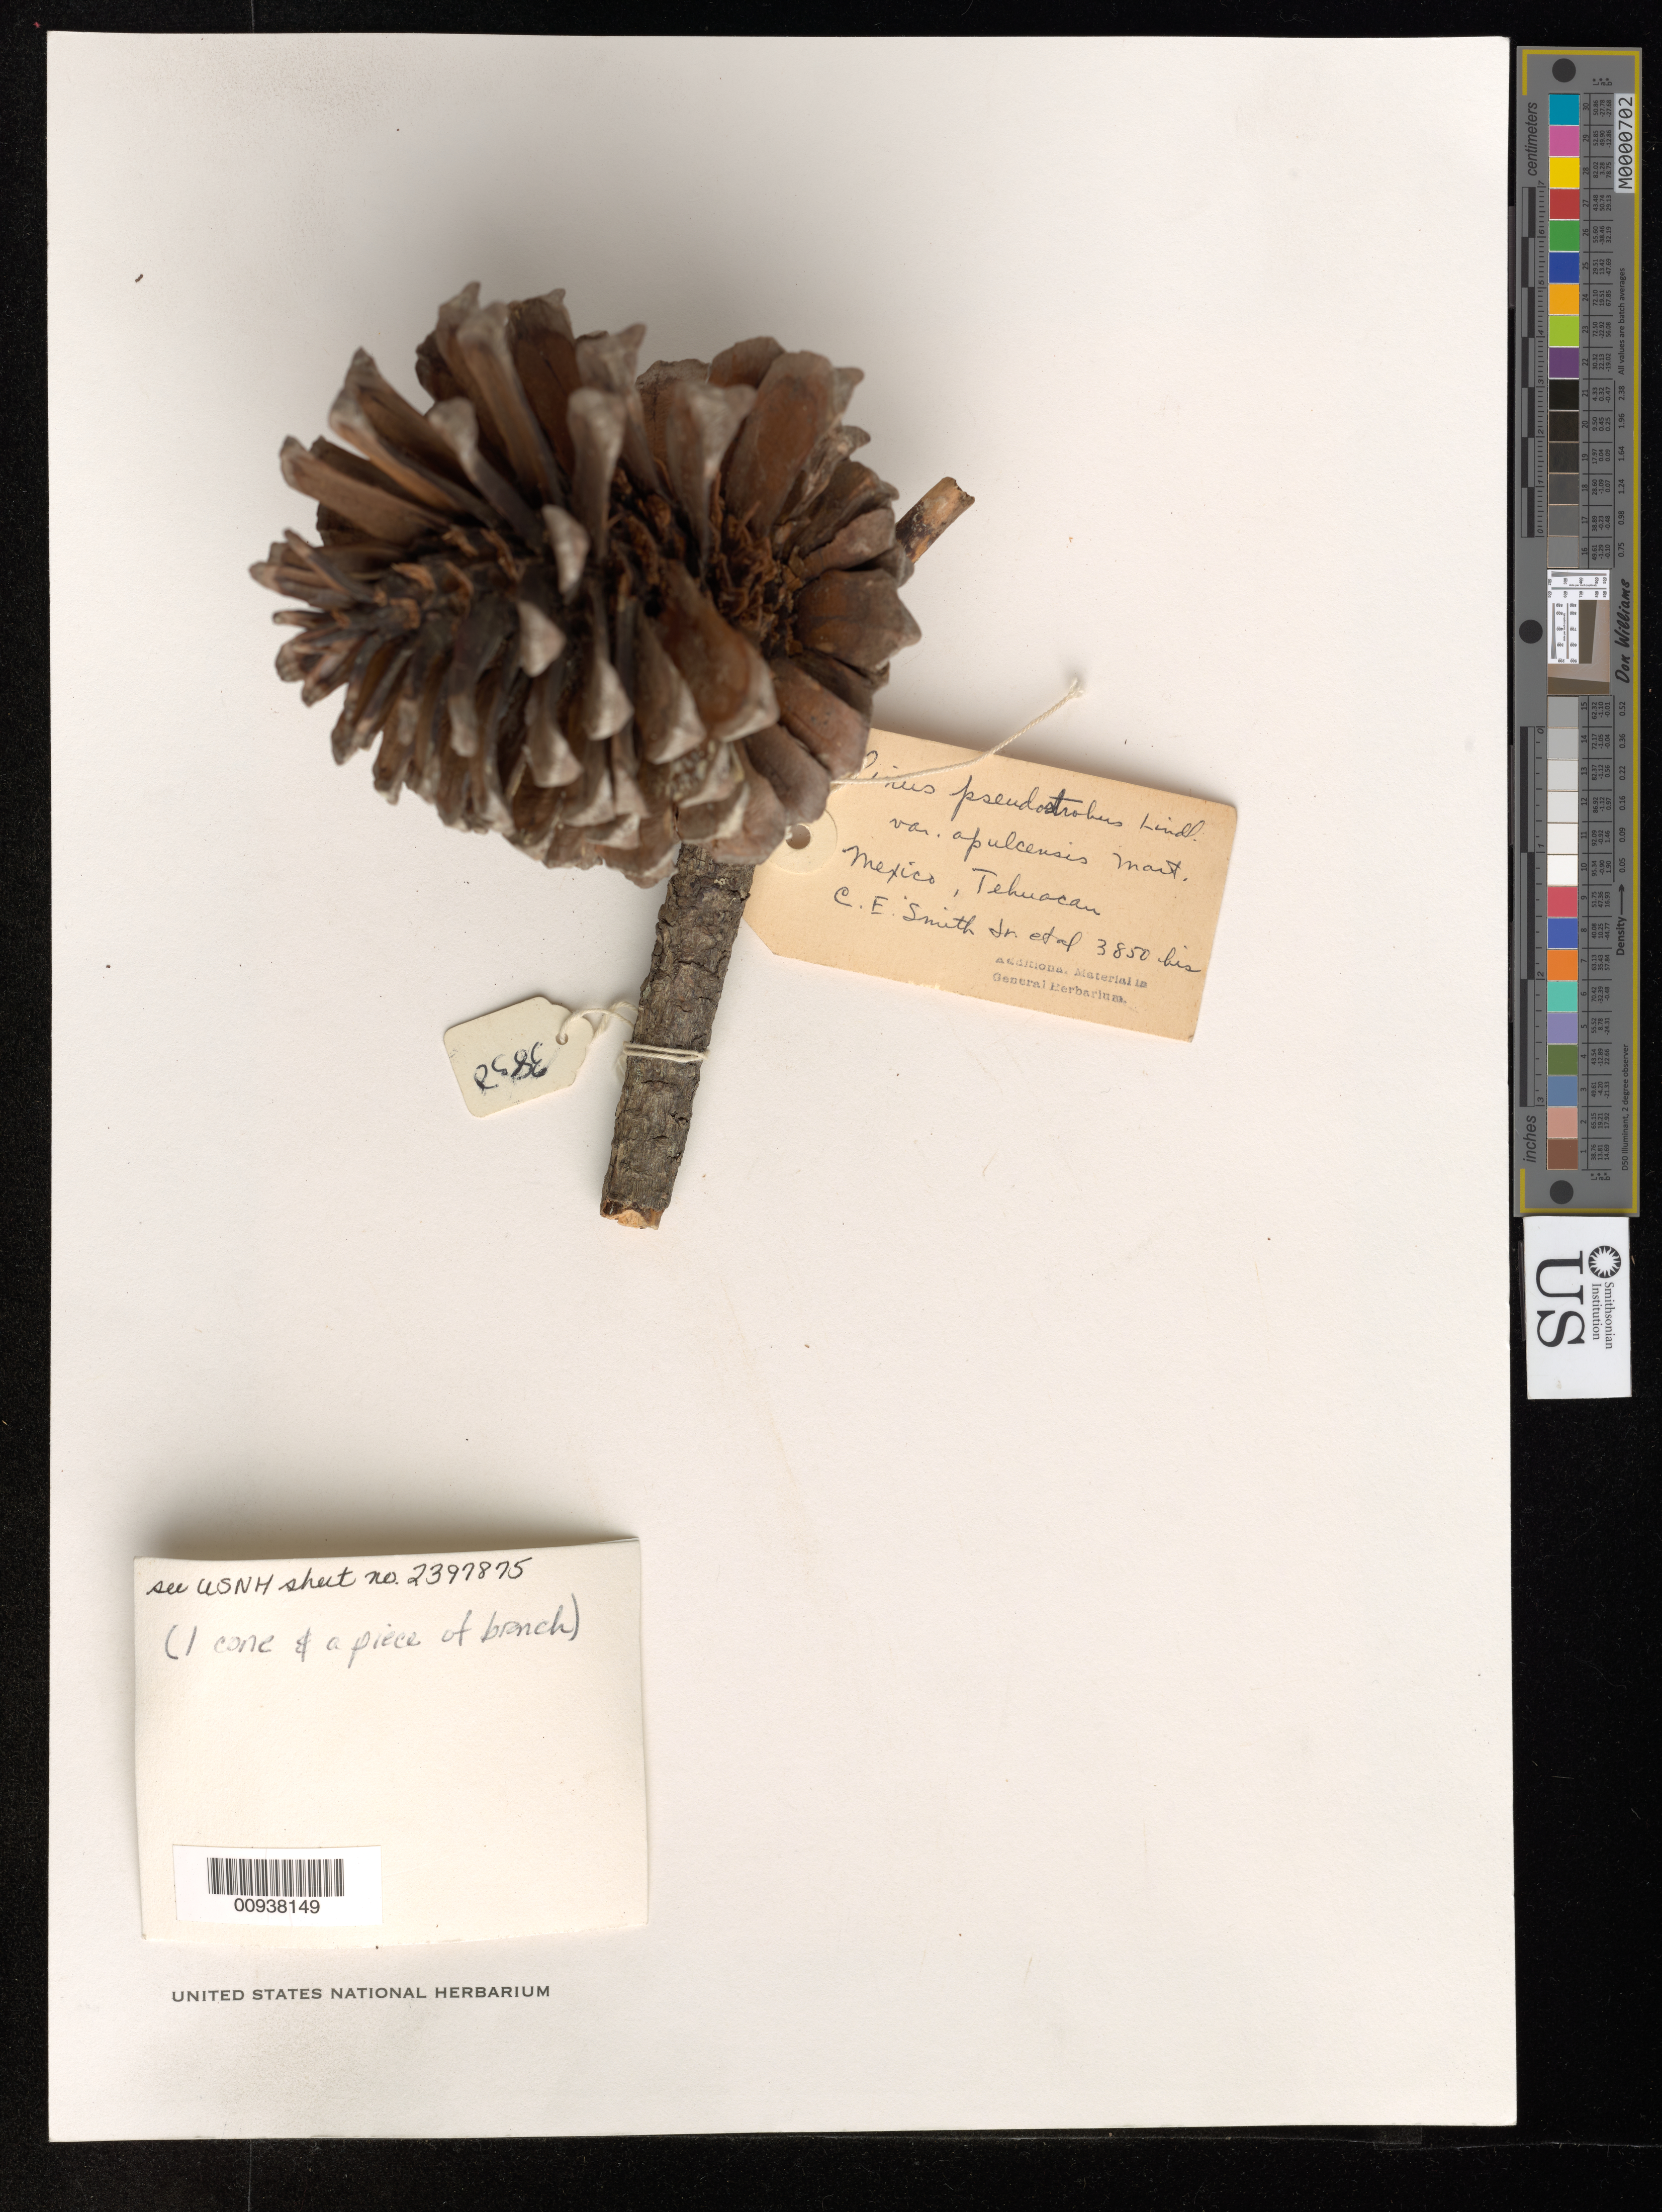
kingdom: Plantae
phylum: Tracheophyta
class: Pinopsida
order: Pinales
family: Pinaceae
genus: Pinus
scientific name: Pinus pseudostrobus var. pseudostrobus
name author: Lindl.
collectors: C. E. Smith Jr., F. A. Peterson & N. Tejeda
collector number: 3850 bis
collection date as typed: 17 Jul 1961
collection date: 1961-07-17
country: Mexico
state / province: Puebla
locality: Above Coxcatlan between Apala and the top of Cerro Chichiltepec.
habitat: Igneous and sedimentary rock outcrops with dark soils; primarily oak-pine forest.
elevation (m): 2500